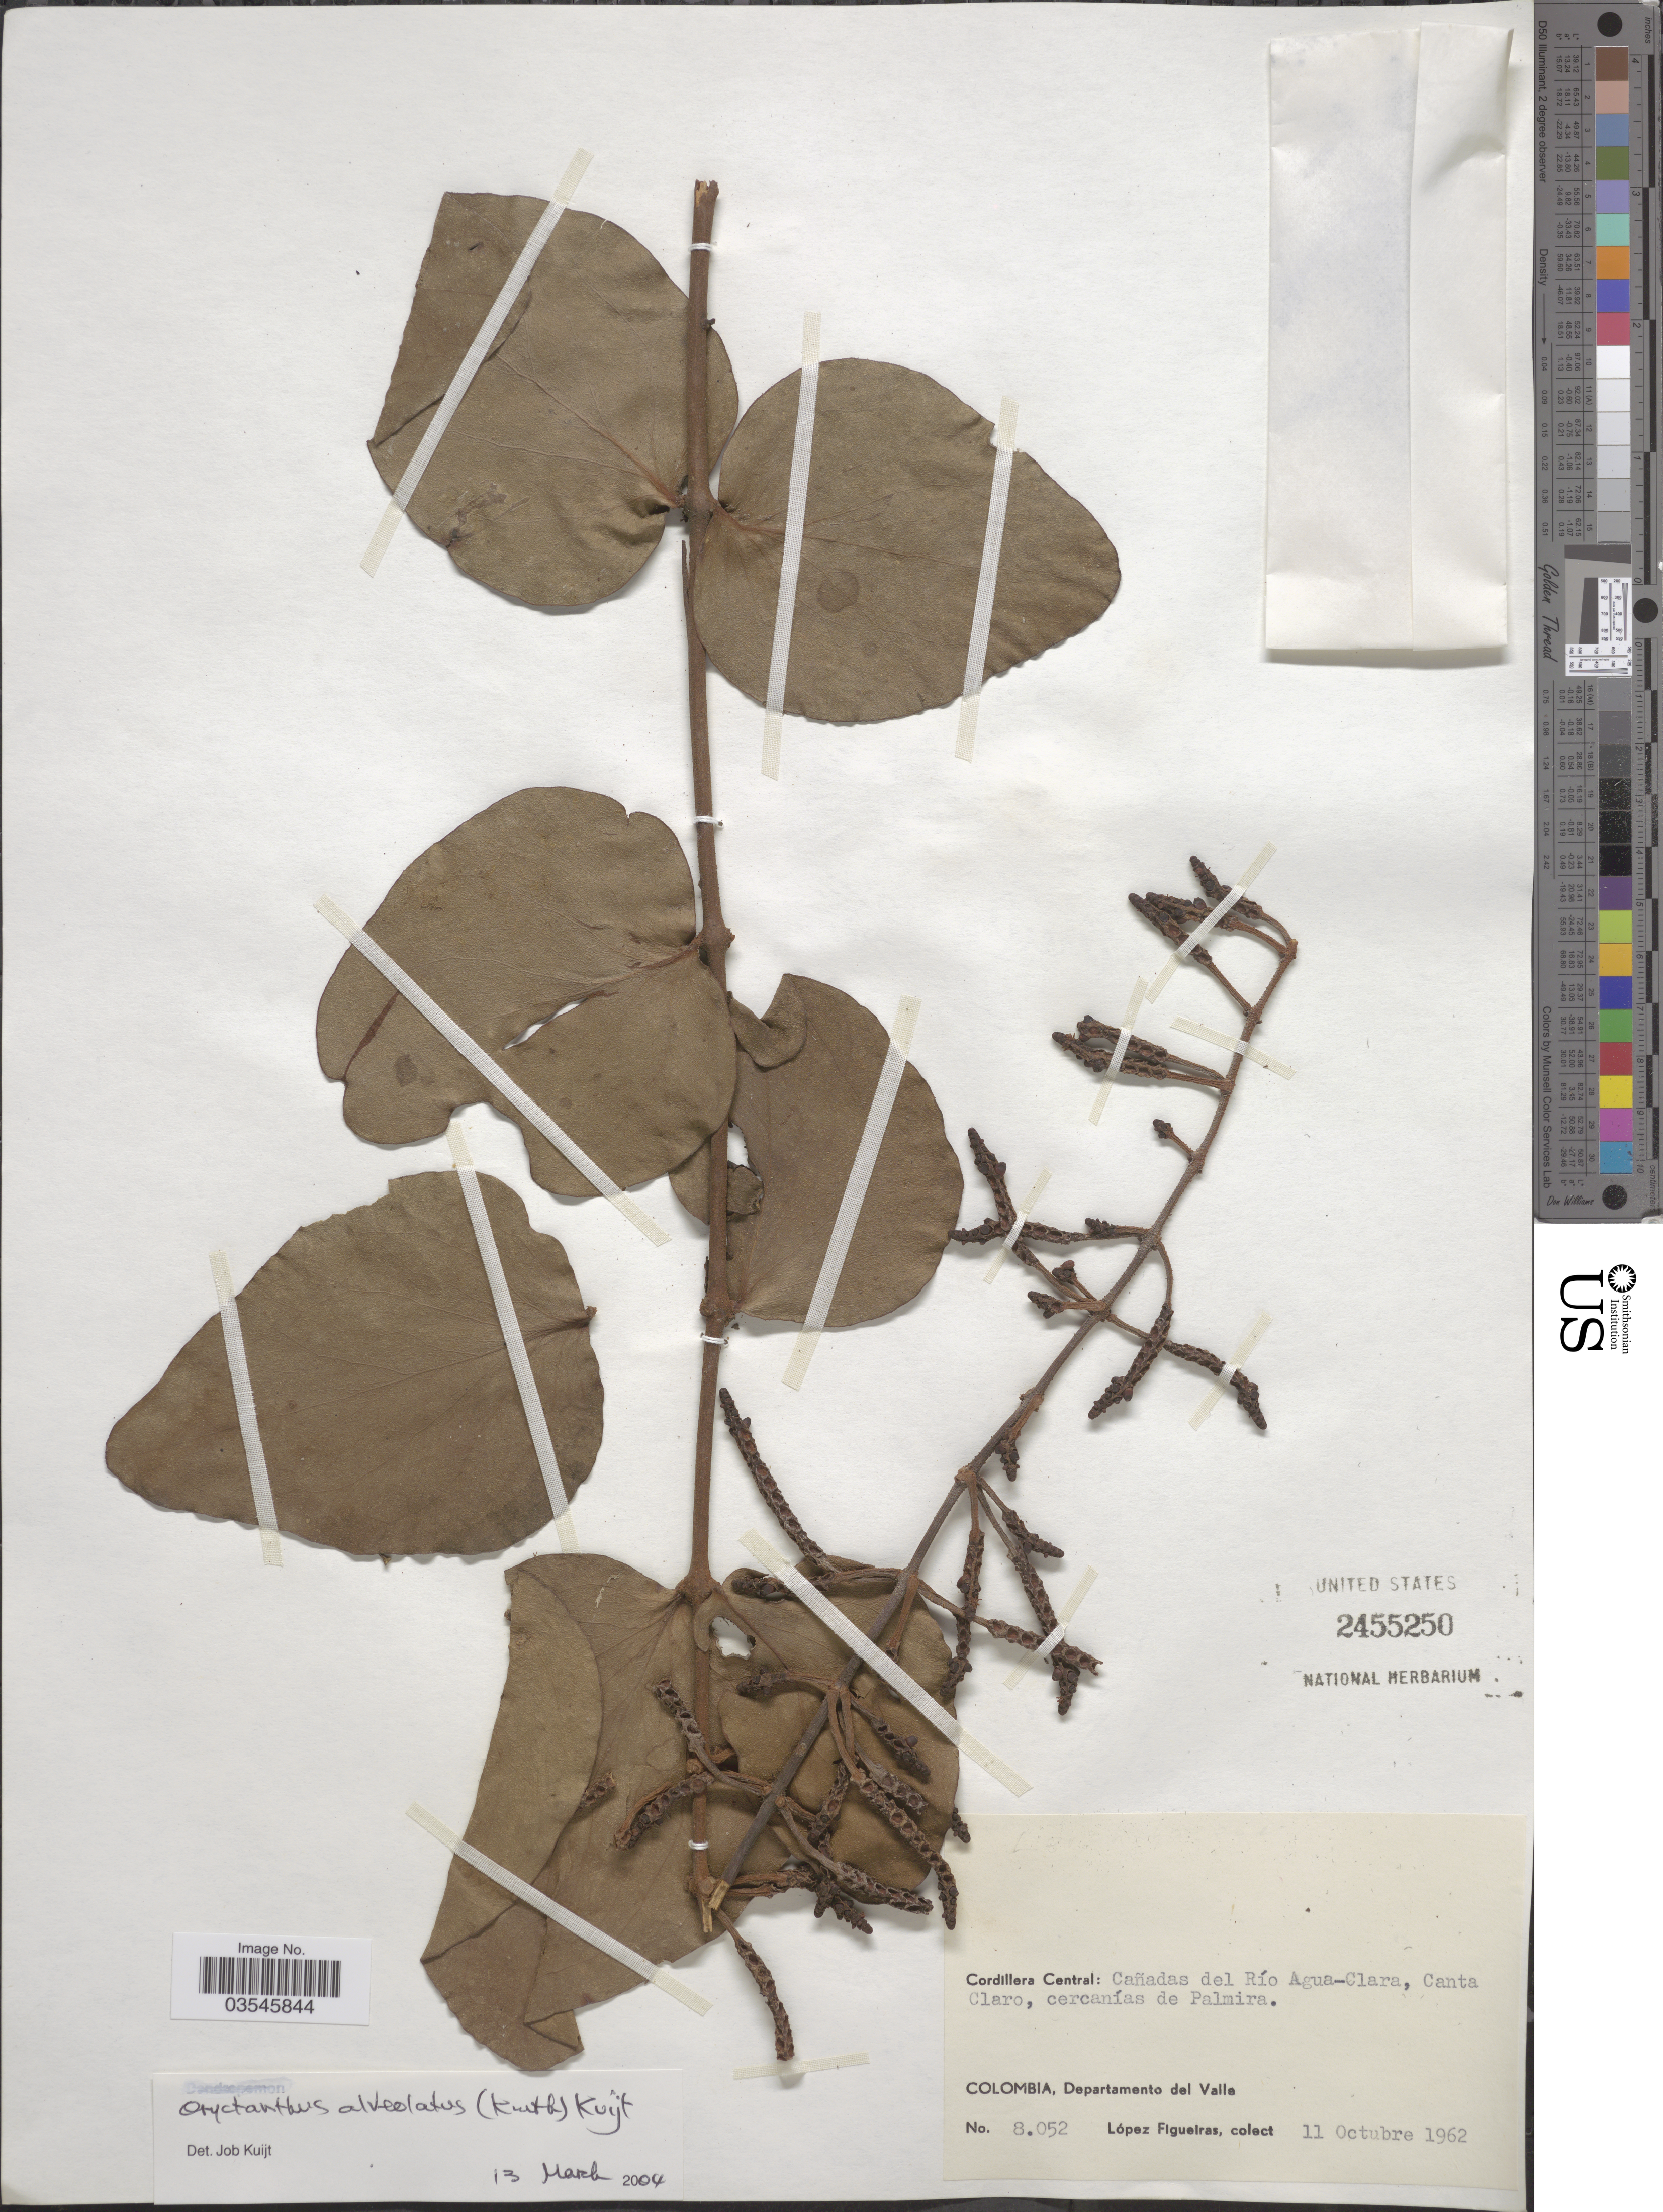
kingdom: Plantae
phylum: Tracheophyta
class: Magnoliopsida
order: Santalales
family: Loranthaceae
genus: Oryctanthus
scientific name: Oryctanthus alveolatus subsp. alveolatus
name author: (Kunth) Kuijt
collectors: M. López Figueiras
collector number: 8052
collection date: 1962-10-11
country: Colombia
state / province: Valle del Cauca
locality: Cordillera Central: Cañadas del Río Agua-Clara, Canta Claro, cercanías de Palmira. Departamento del Valle.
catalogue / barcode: US 2455250